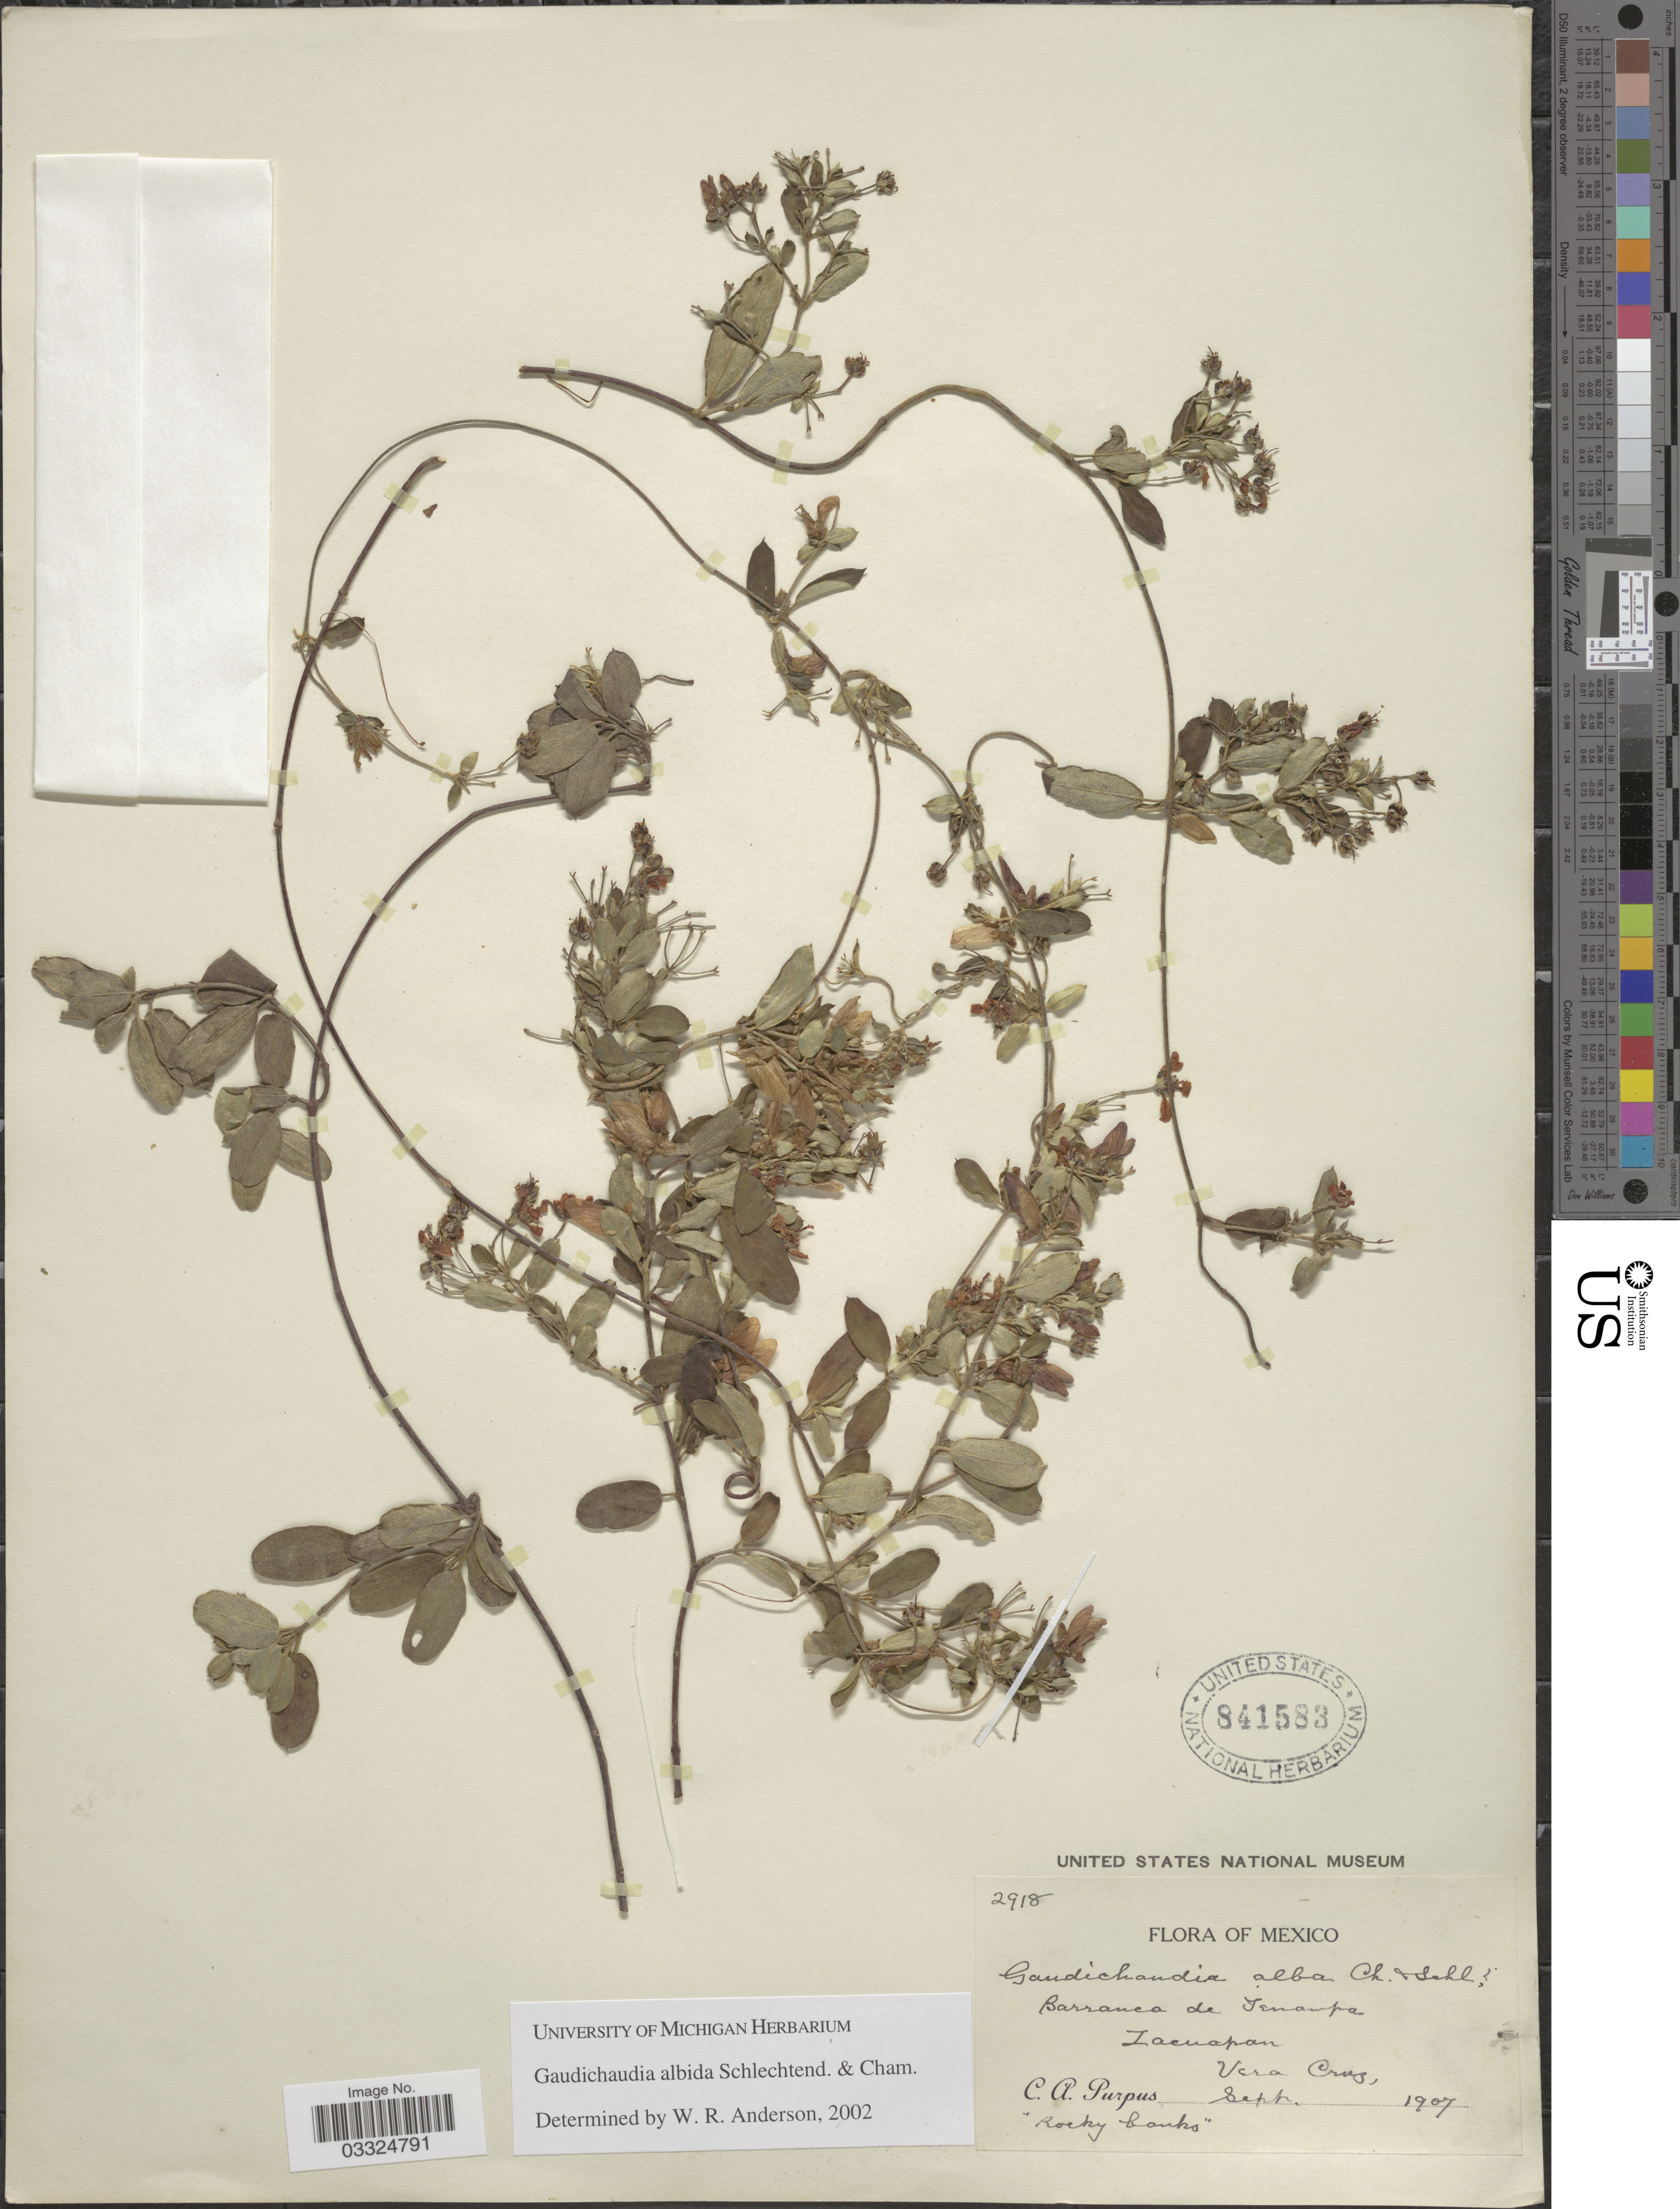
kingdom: Plantae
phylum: Tracheophyta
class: Magnoliopsida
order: Malpighiales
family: Malpighiaceae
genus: Gaudichaudia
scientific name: Gaudichaudia albida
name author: Schltdl. & Cham.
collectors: C. A. Purpus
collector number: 2918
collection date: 1907-09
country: Mexico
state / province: Veracruz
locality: Barranca de Tenampa. Iacuapan. Vera Cruz.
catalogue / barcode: US 841583